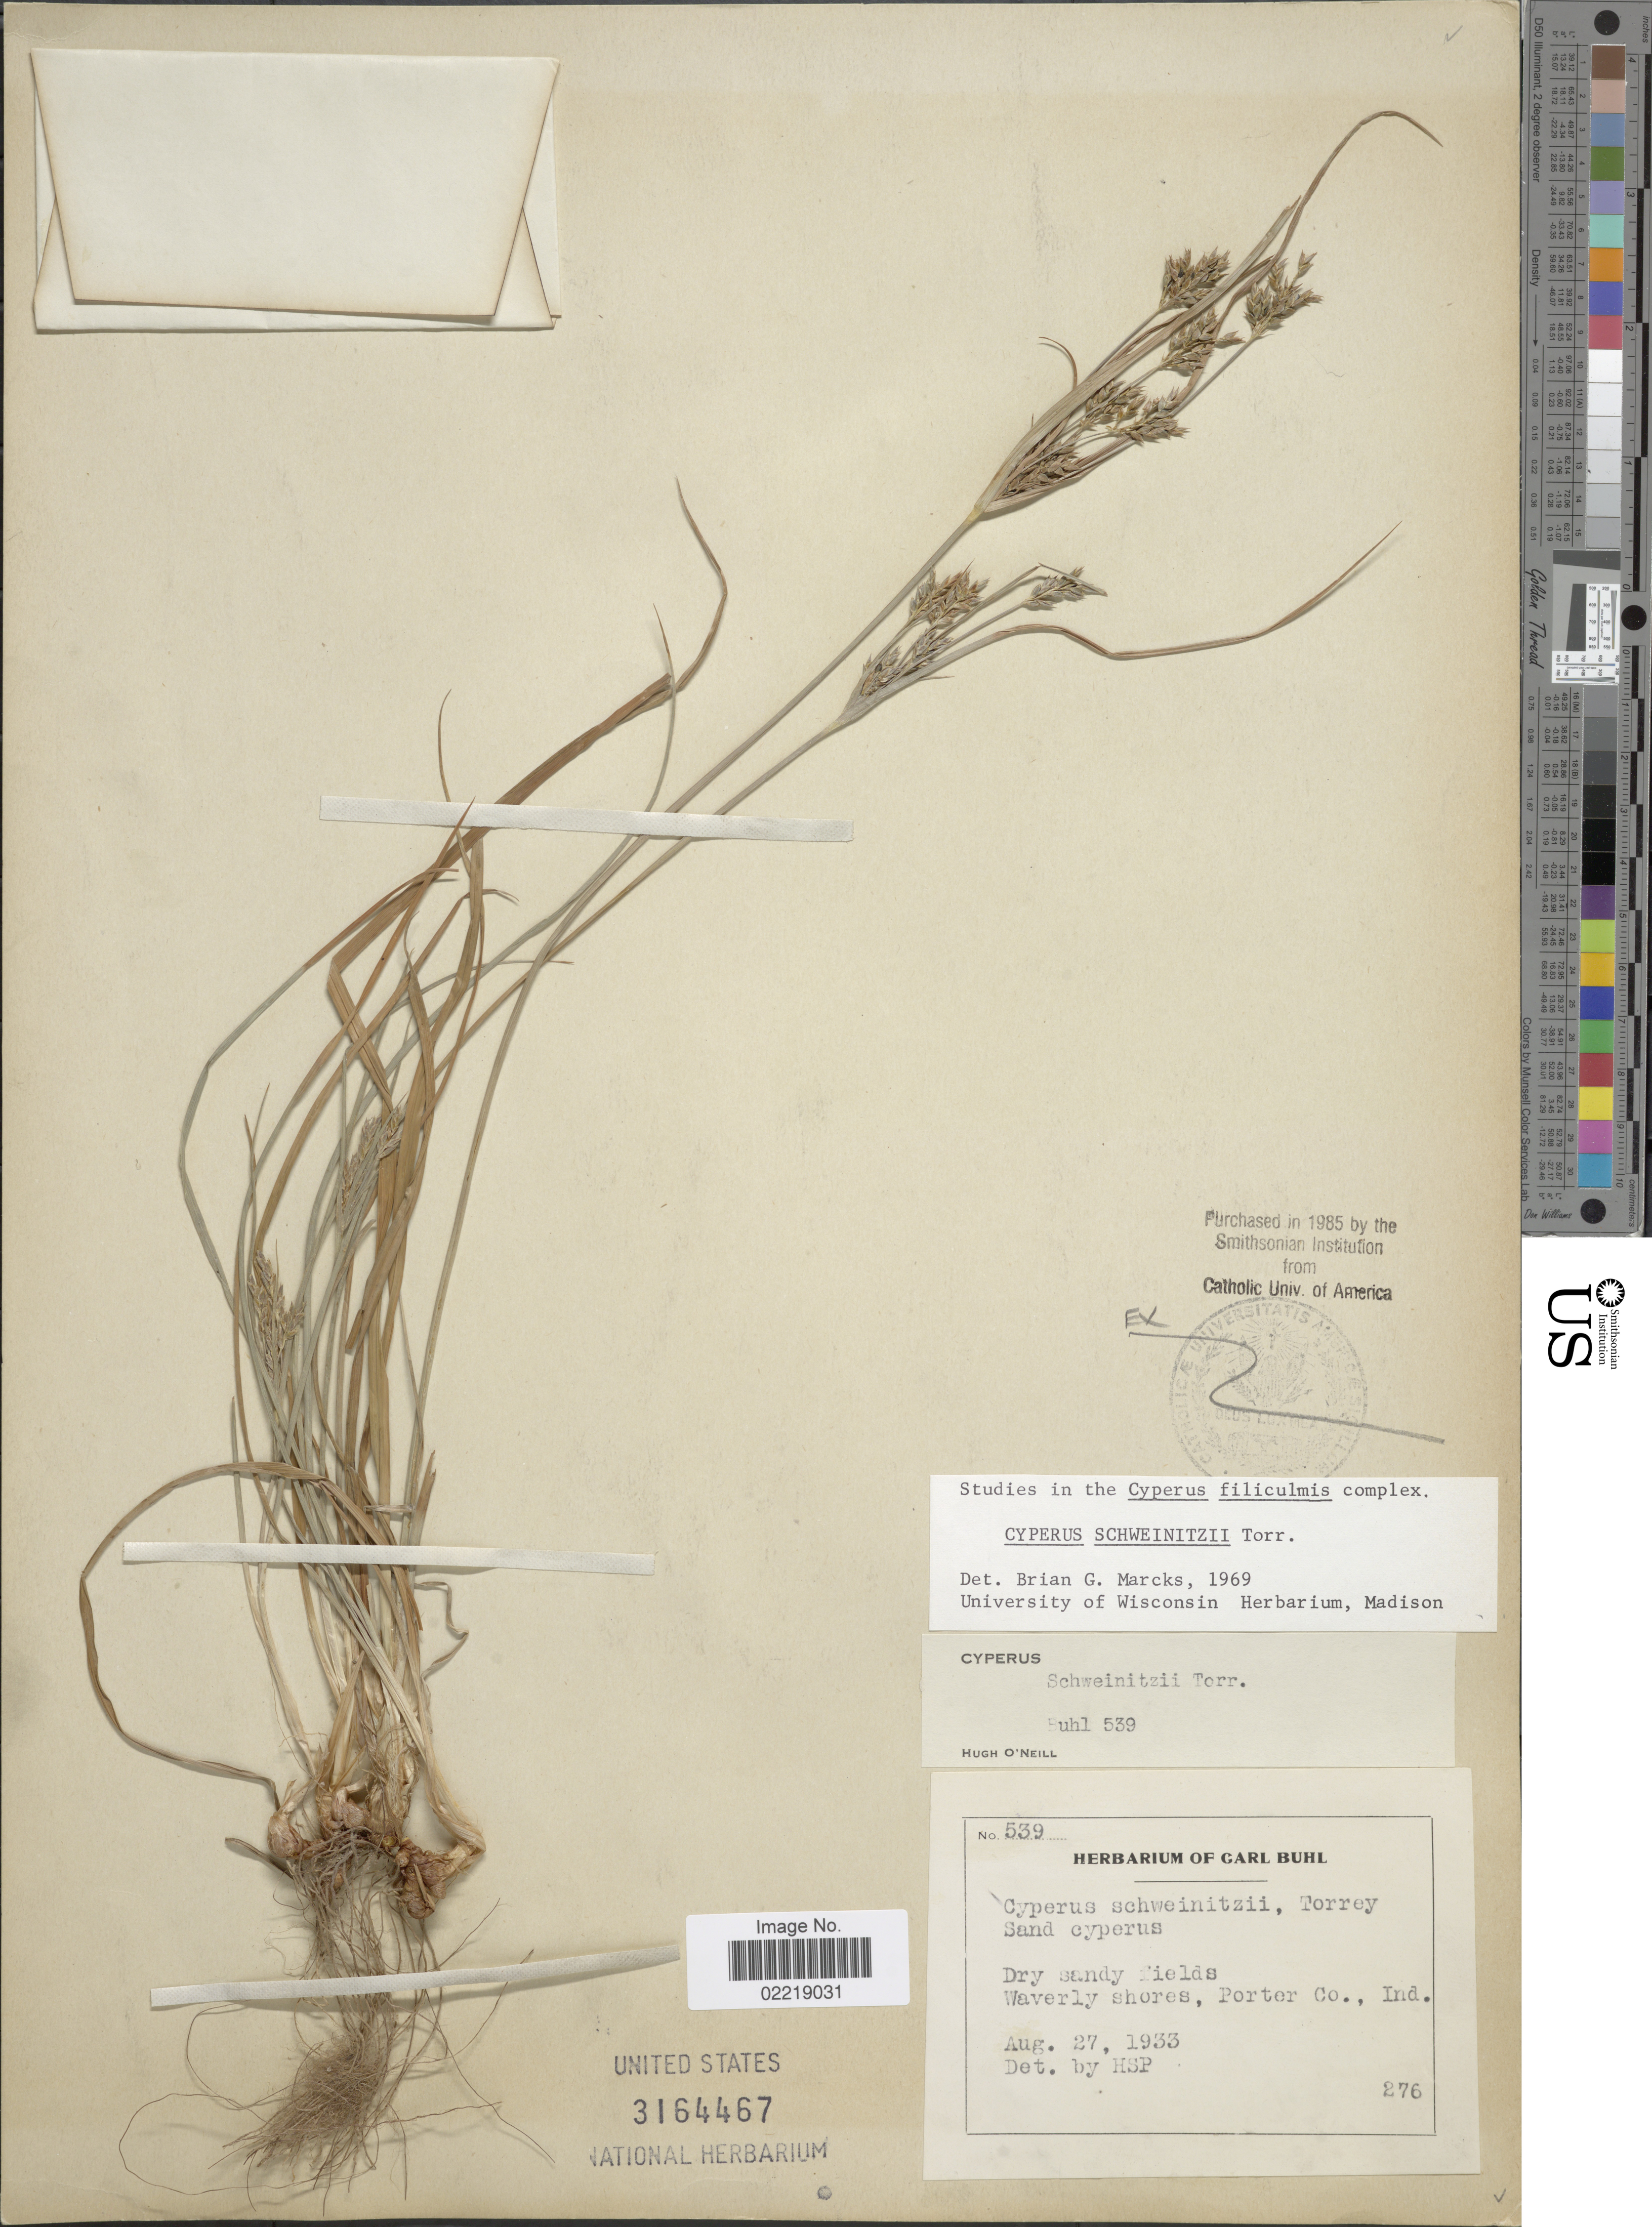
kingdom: Plantae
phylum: Tracheophyta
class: Liliopsida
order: Poales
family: Cyperaceae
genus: Cyperus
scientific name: Cyperus schweinitzii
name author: Torr.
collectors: Ex herb. Carl Buhl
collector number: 539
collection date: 1933-08-27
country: United States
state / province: Indiana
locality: Waverly shores, Dry sandy fields, Porter Co.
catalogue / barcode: US 3164467